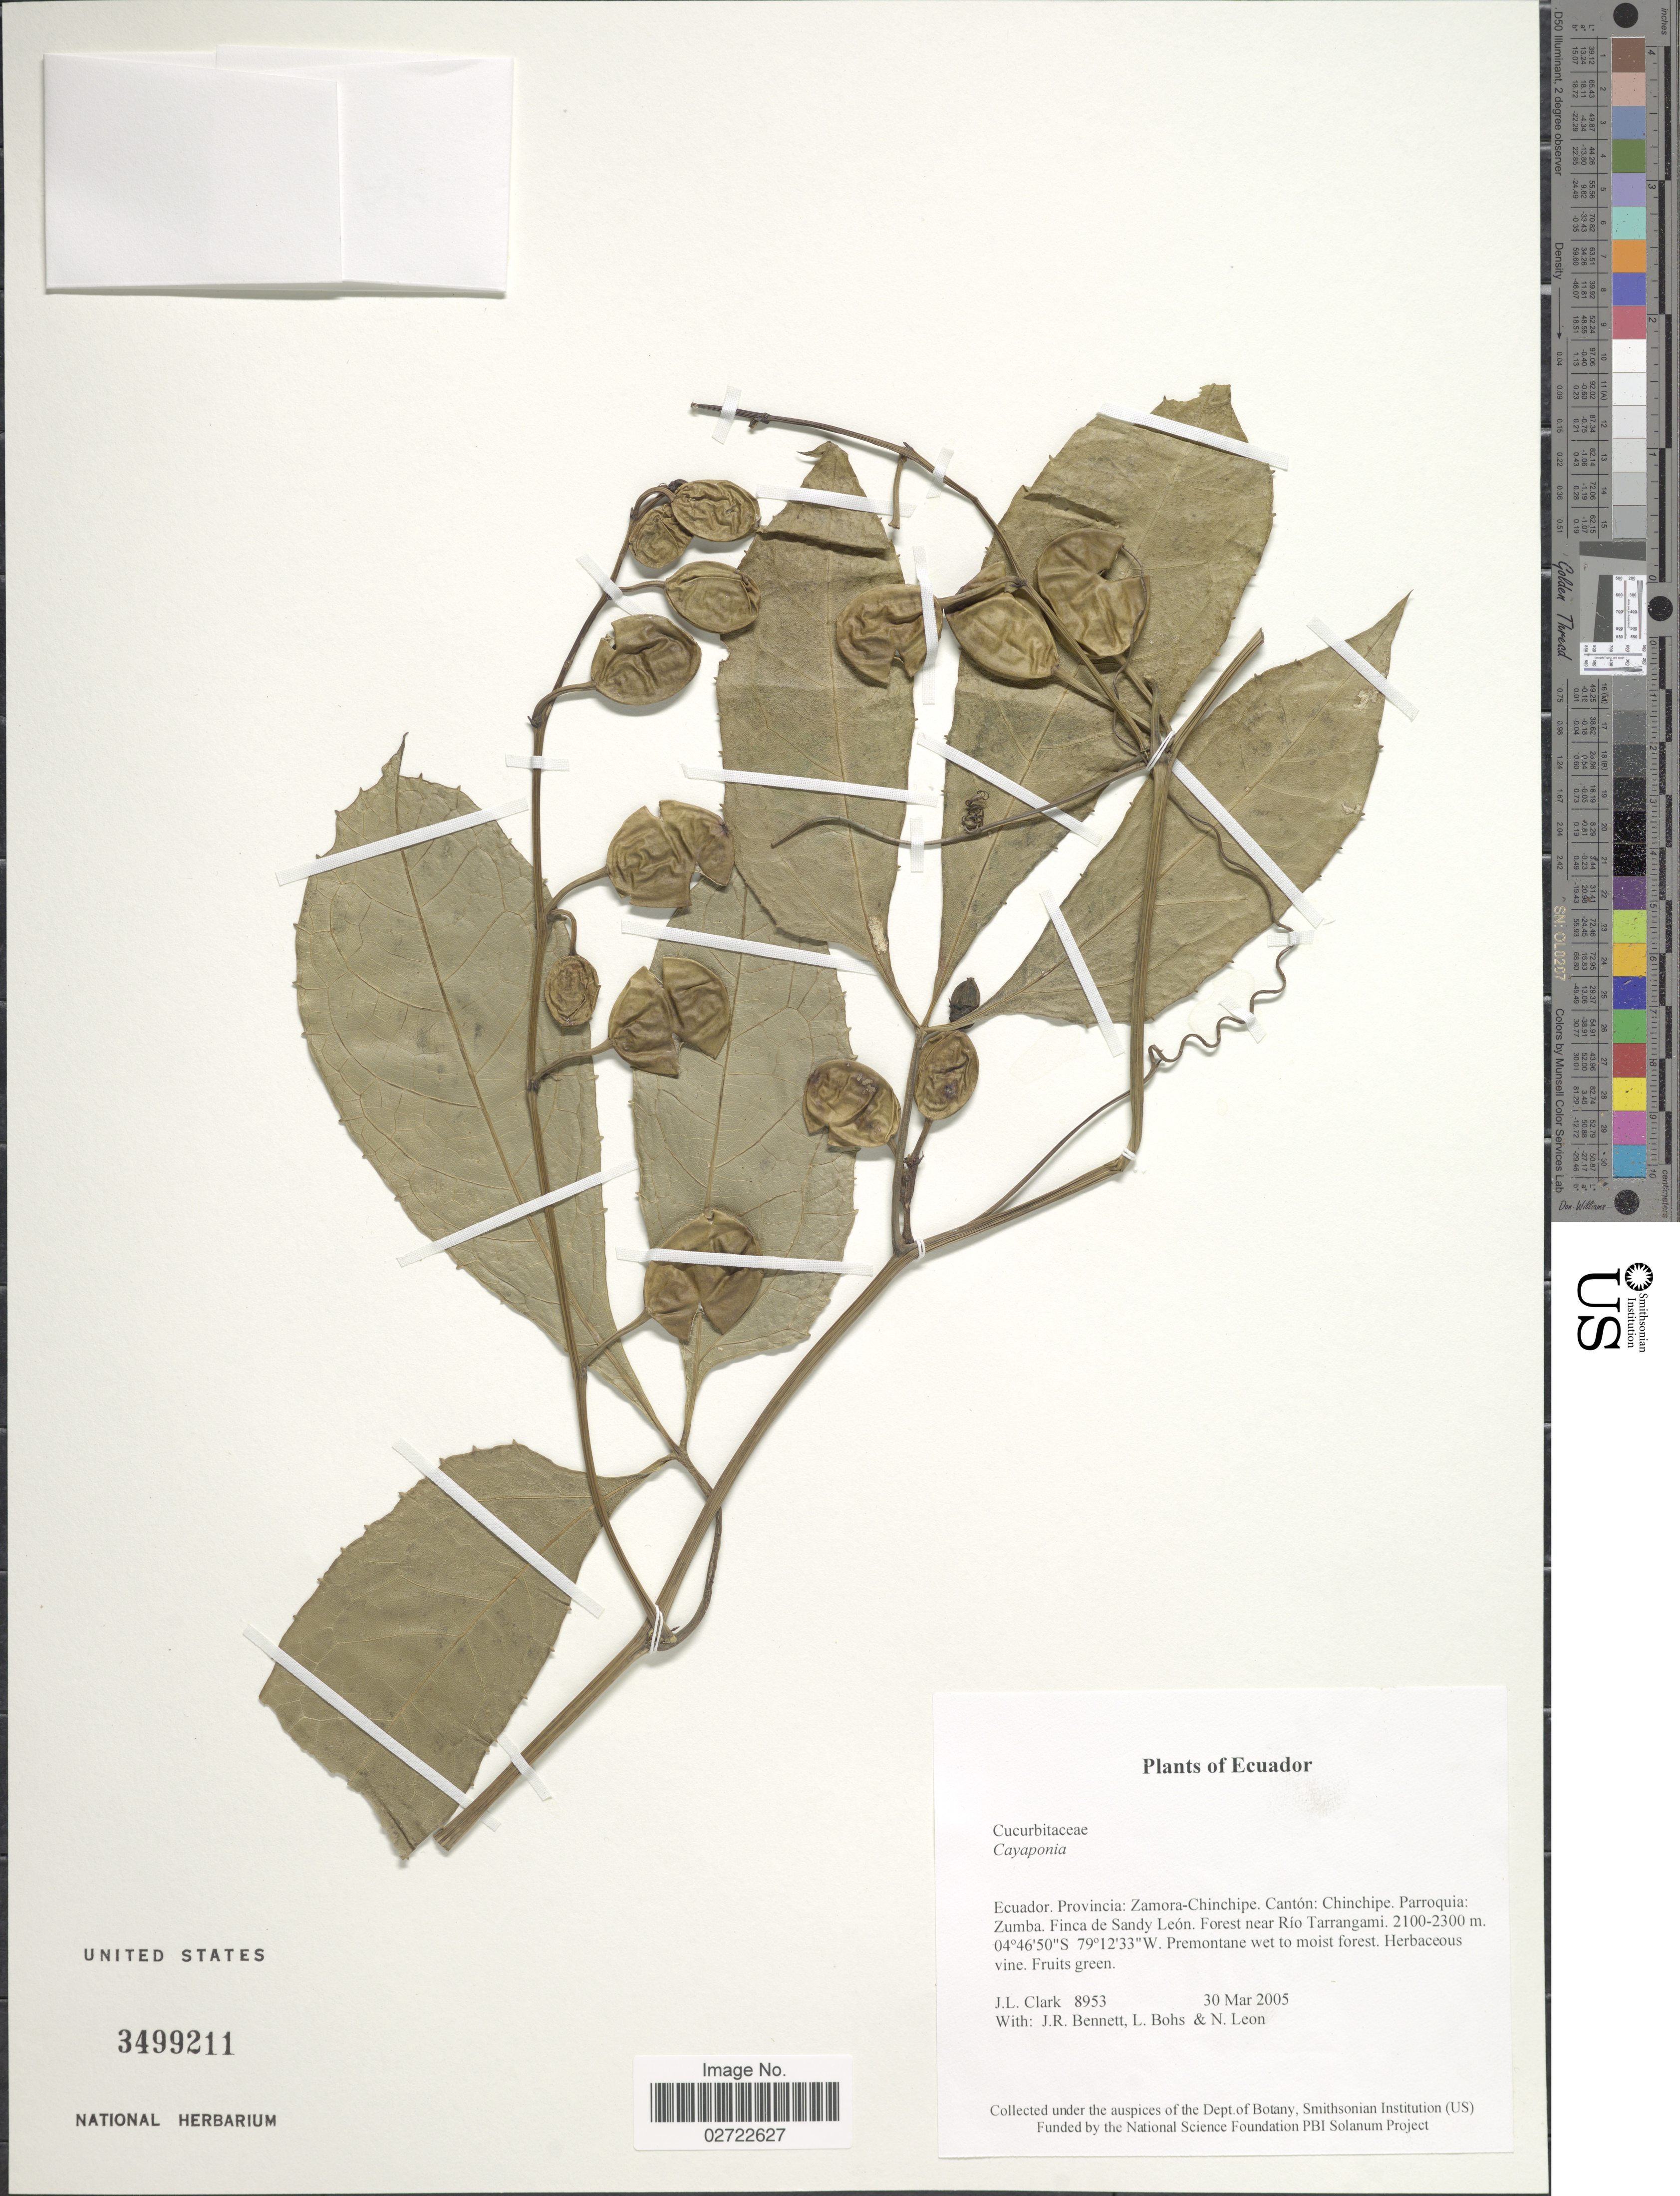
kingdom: Plantae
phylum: Tracheophyta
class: Magnoliopsida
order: Cucurbitales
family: Cucurbitaceae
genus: Cayaponia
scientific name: Cayaponia tubulosa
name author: Cogn.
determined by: Nee, Michael H.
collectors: J. L. Clark, J. R. Bennett, L. A. Bohs & N. Leon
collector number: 8953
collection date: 2005-03-30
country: Ecuador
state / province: Zamora-Chinchipe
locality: Canton: Chinchipe. Parroquia: Zumba. Finca de Sandy Leon. Forest near Rio Tarrangami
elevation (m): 2100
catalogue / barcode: US 3499211